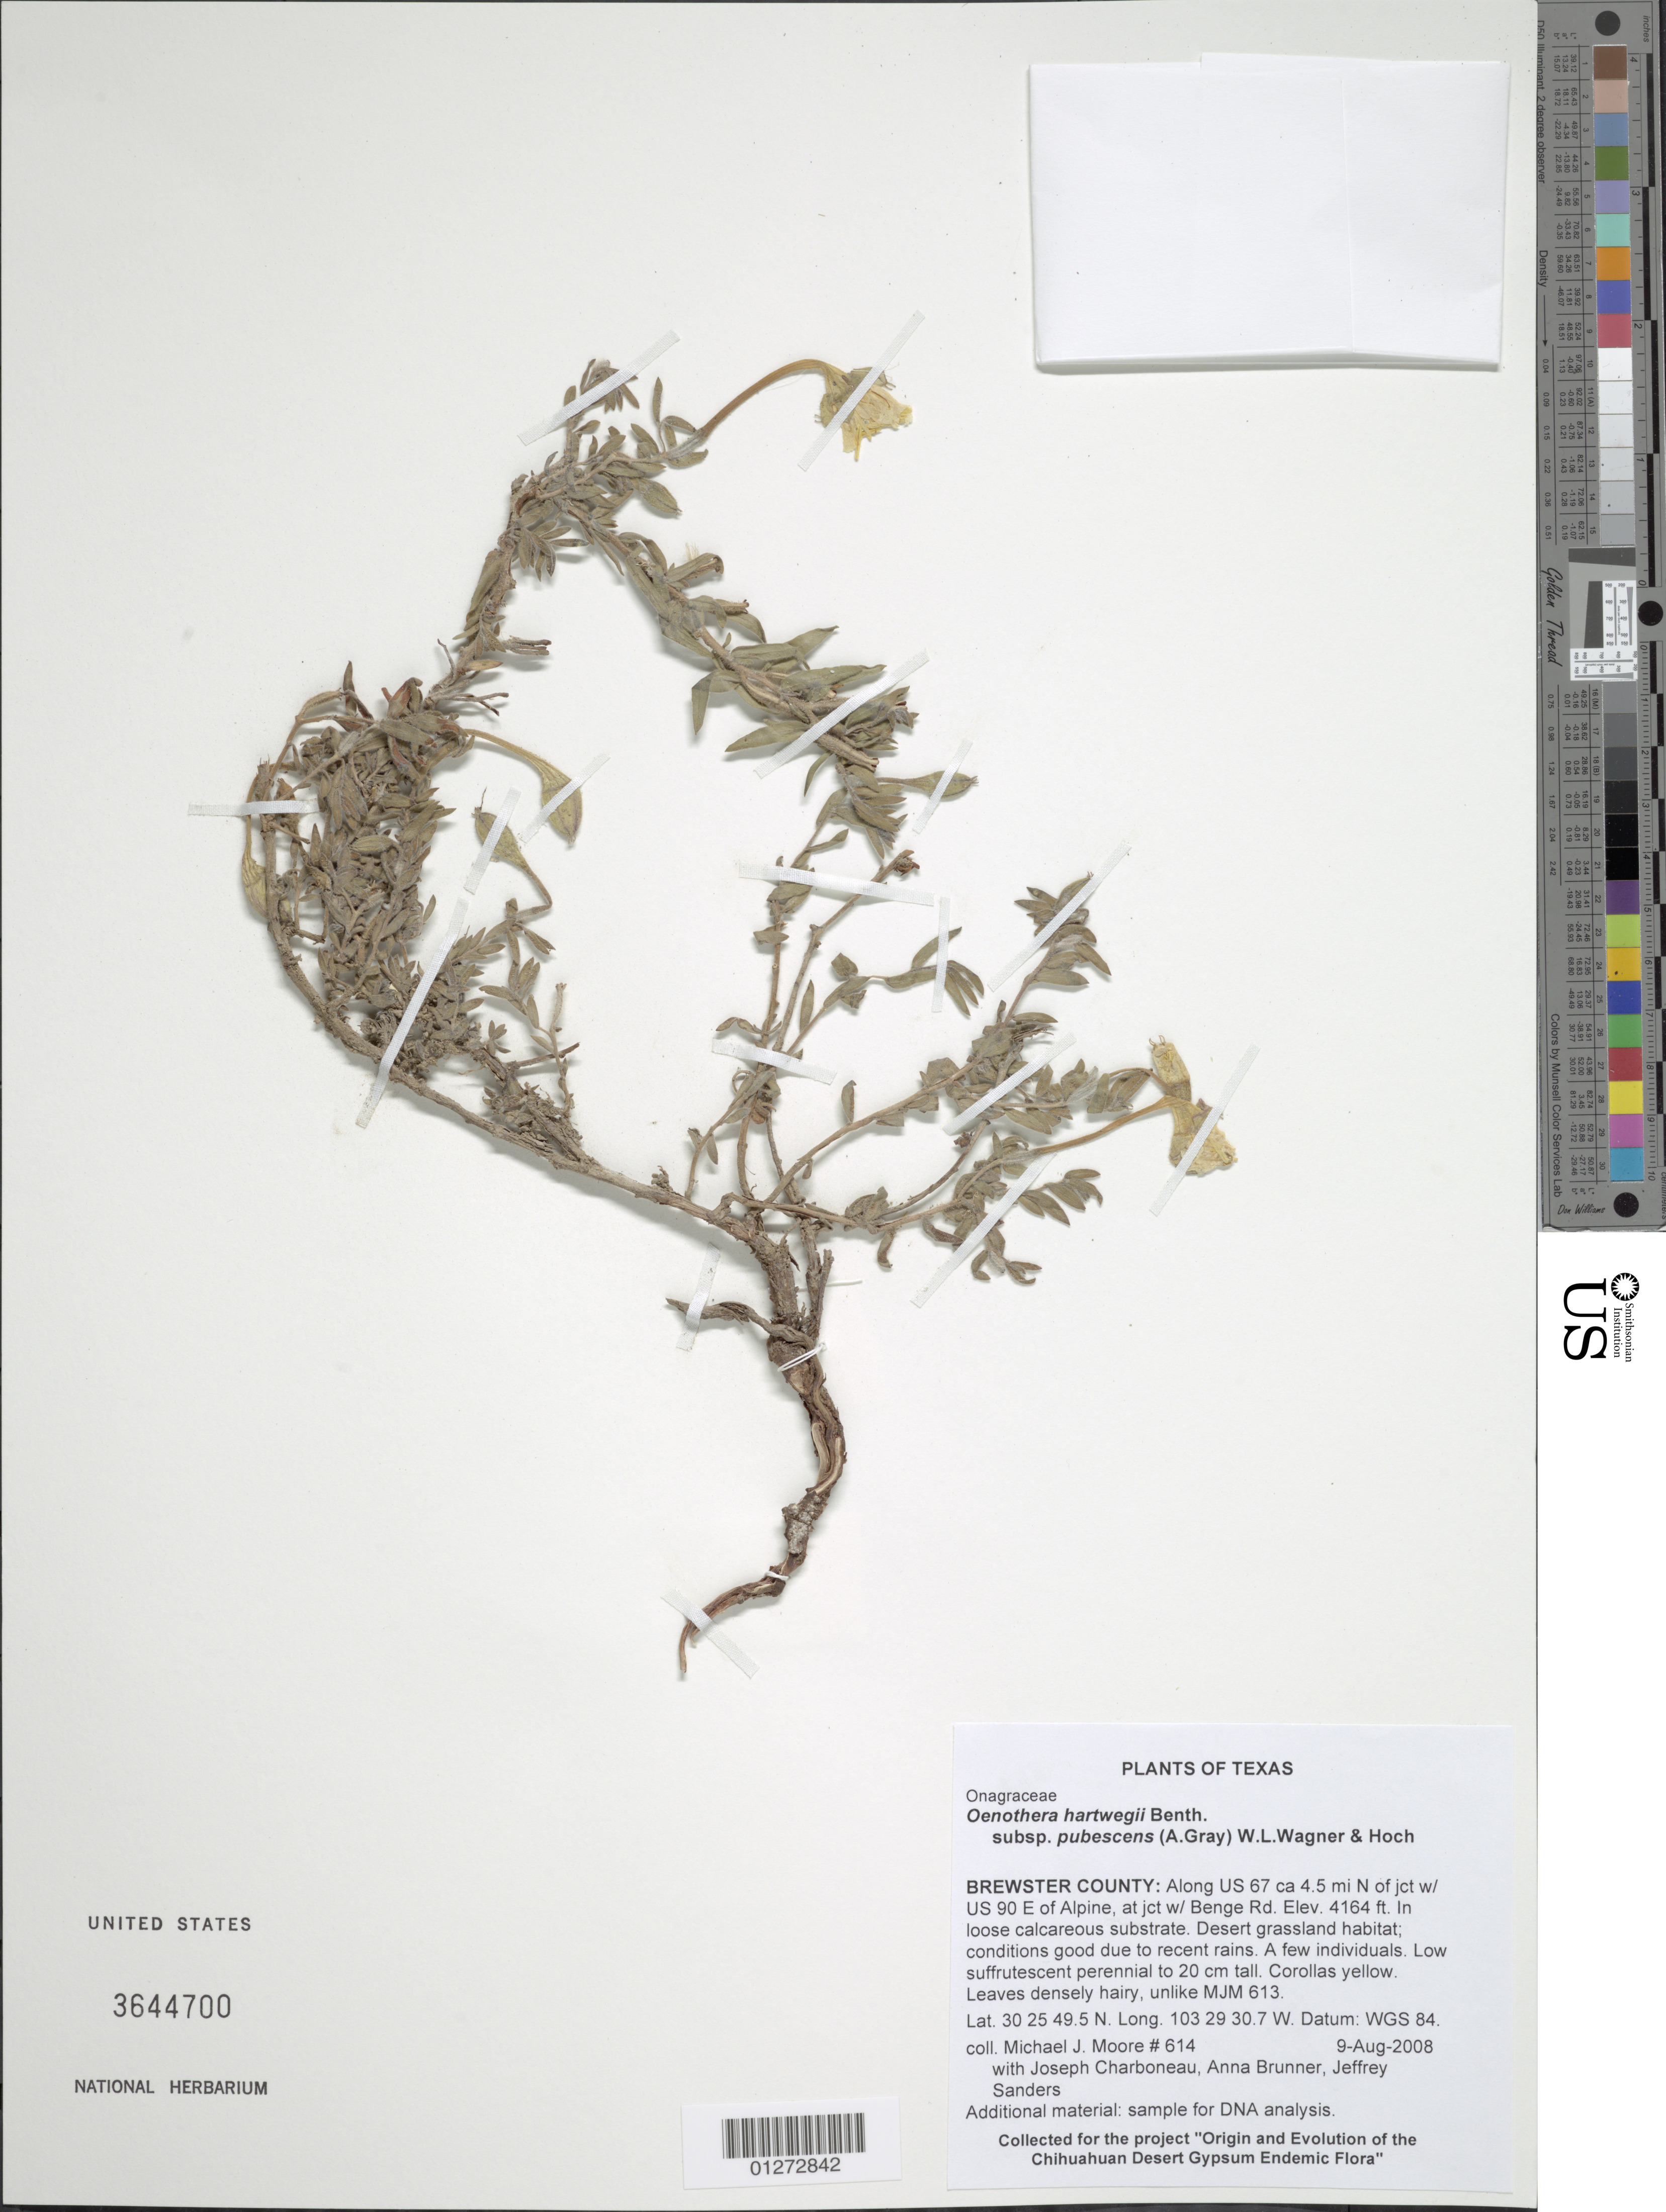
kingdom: Plantae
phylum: Tracheophyta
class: Magnoliopsida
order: Myrtales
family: Onagraceae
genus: Oenothera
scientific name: Oenothera hartwegii subsp. pubescens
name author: (A. Gray) W.L. Wagner & Hoch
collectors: M. J. Moore, J. L. M. Charboneau, A. Brunner & J. Sanders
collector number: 614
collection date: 2004-08-08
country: United States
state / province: Texas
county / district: Brewster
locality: Along US 67 ca 4.5 mi N of jct w/ US 90 E of Alpine, at jct w/ Benge Rd.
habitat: In loose calcareous substrate. Desert grassland habitat; conditions good due to recent rains.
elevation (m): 1269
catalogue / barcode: US 3644700